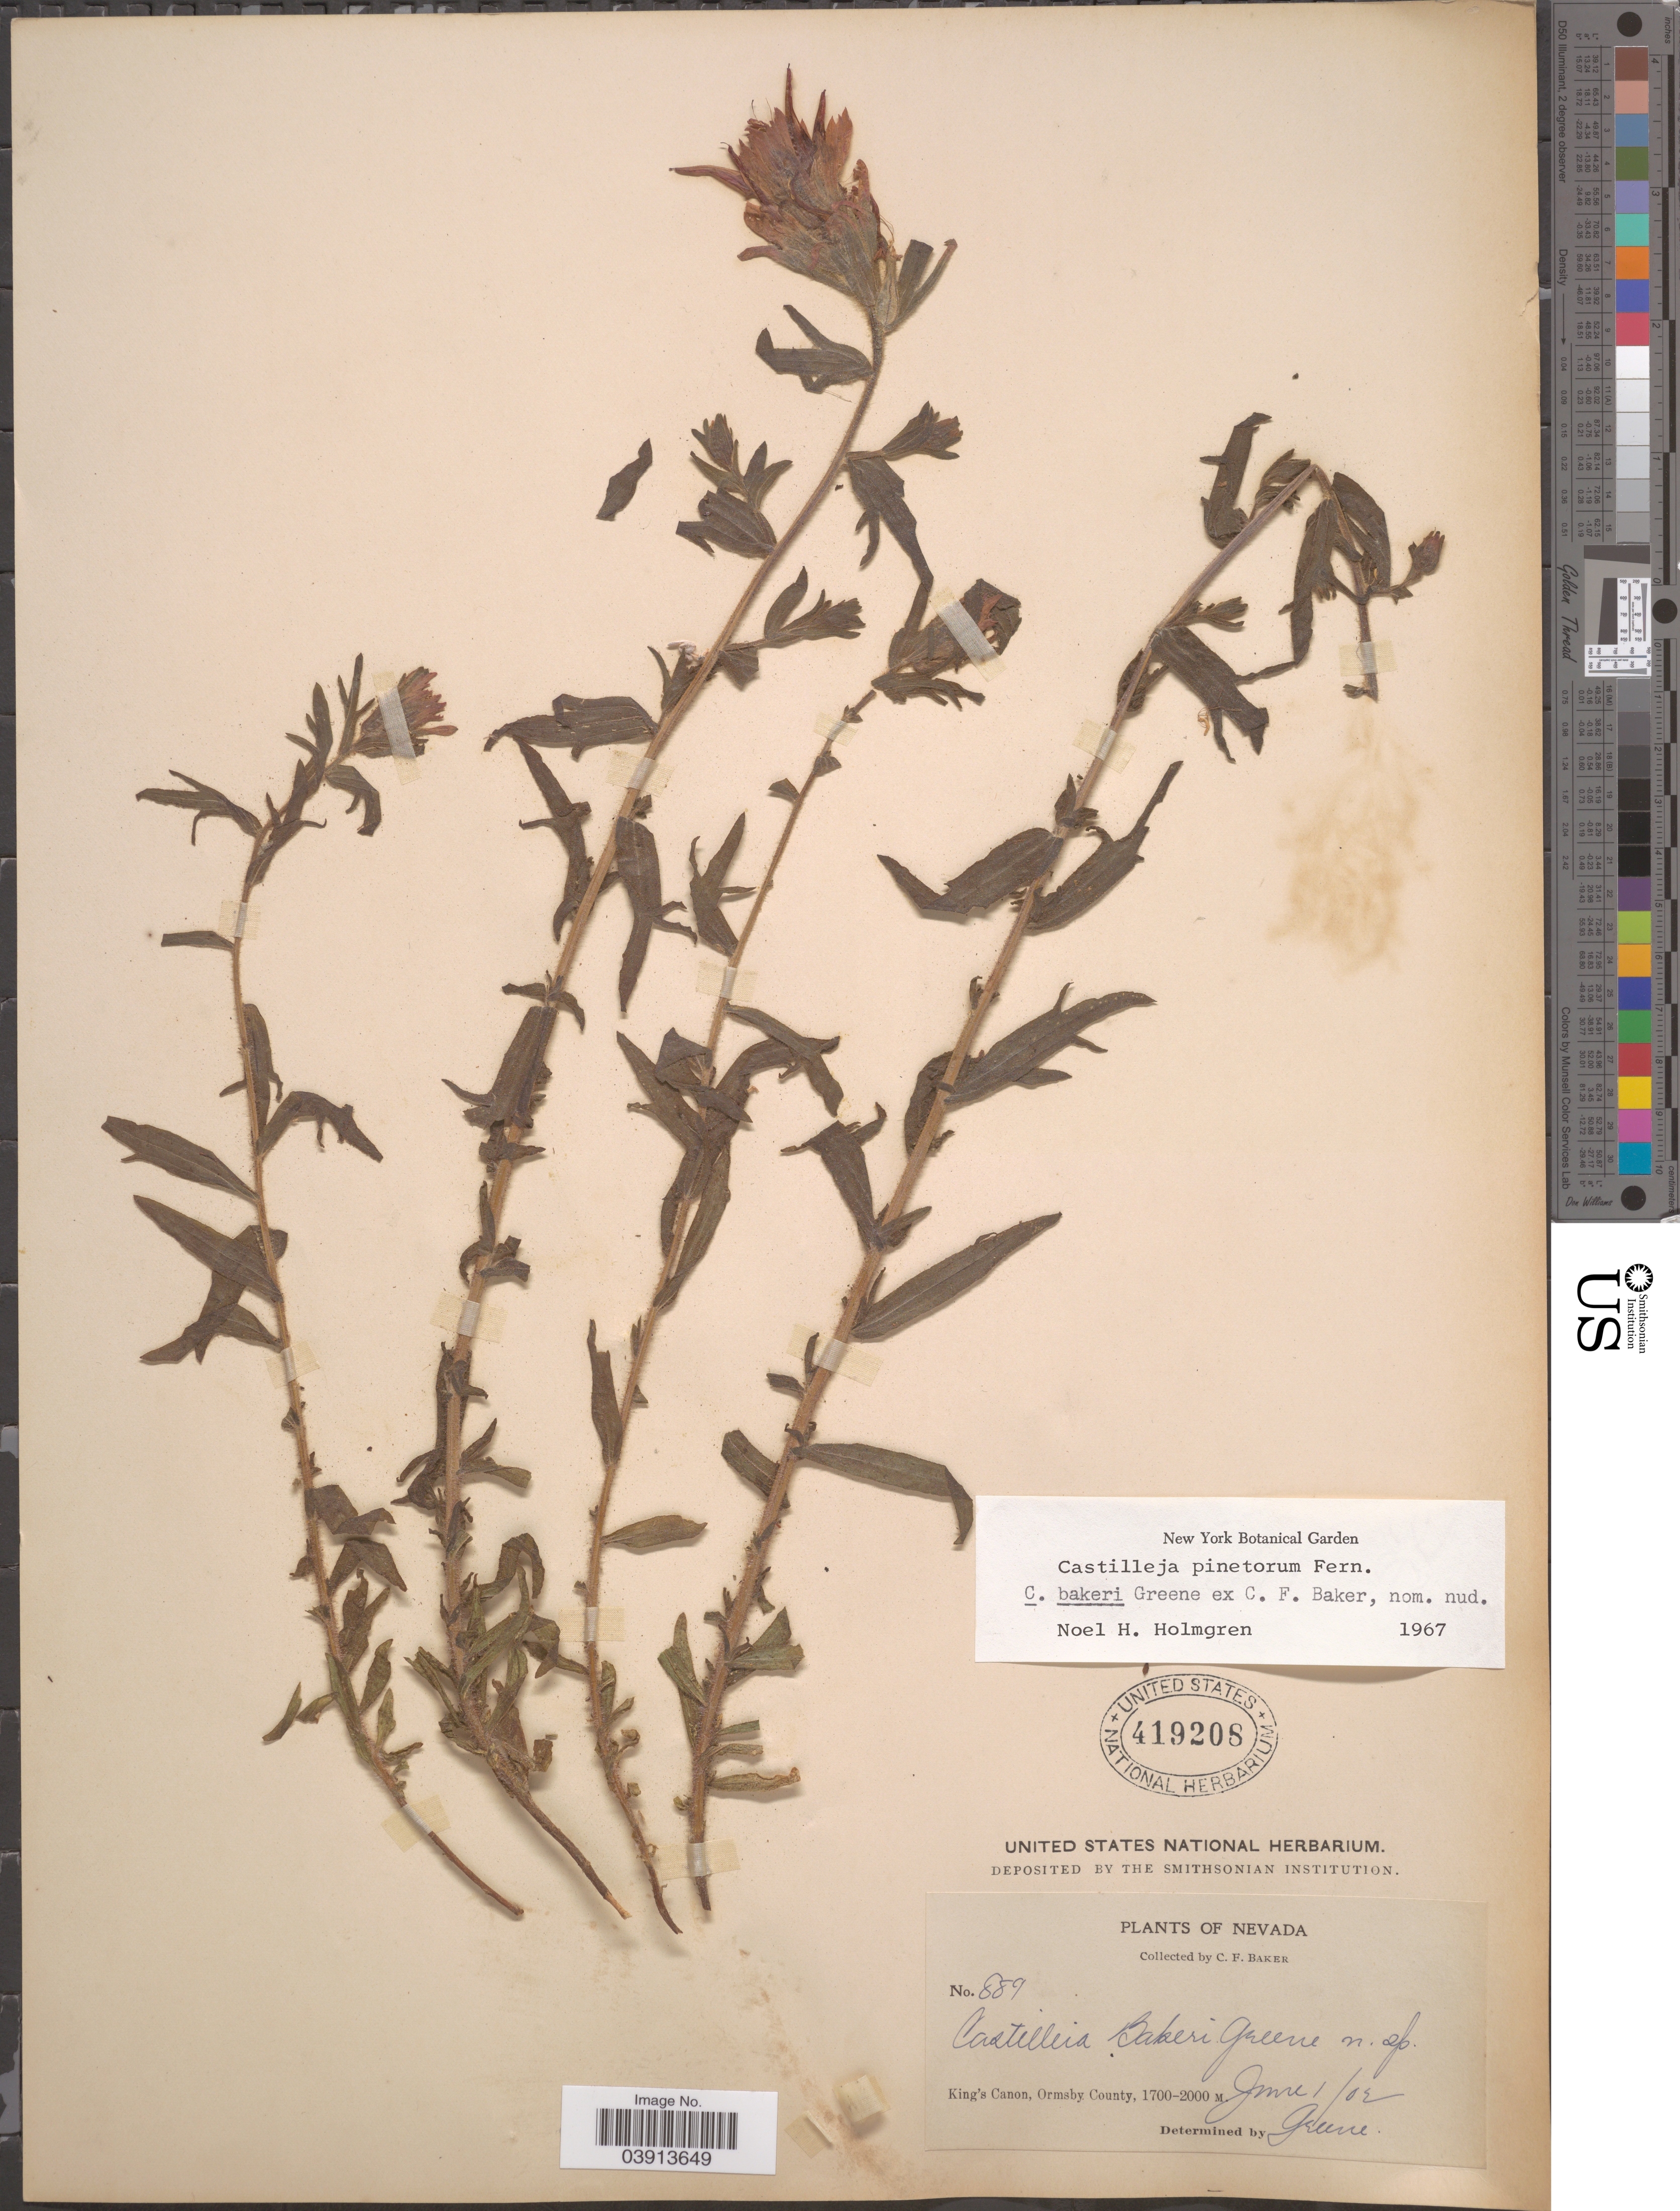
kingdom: Plantae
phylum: Tracheophyta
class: Magnoliopsida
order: Lamiales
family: Orobanchaceae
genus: Castilleja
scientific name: Castilleja pinetorum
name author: Fernald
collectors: C. F. Baker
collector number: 889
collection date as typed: Transcribed d/m/y: 1/6/3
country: United States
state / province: Nevada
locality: King's Canon, Ormsby County.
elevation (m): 1700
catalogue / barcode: US 419208